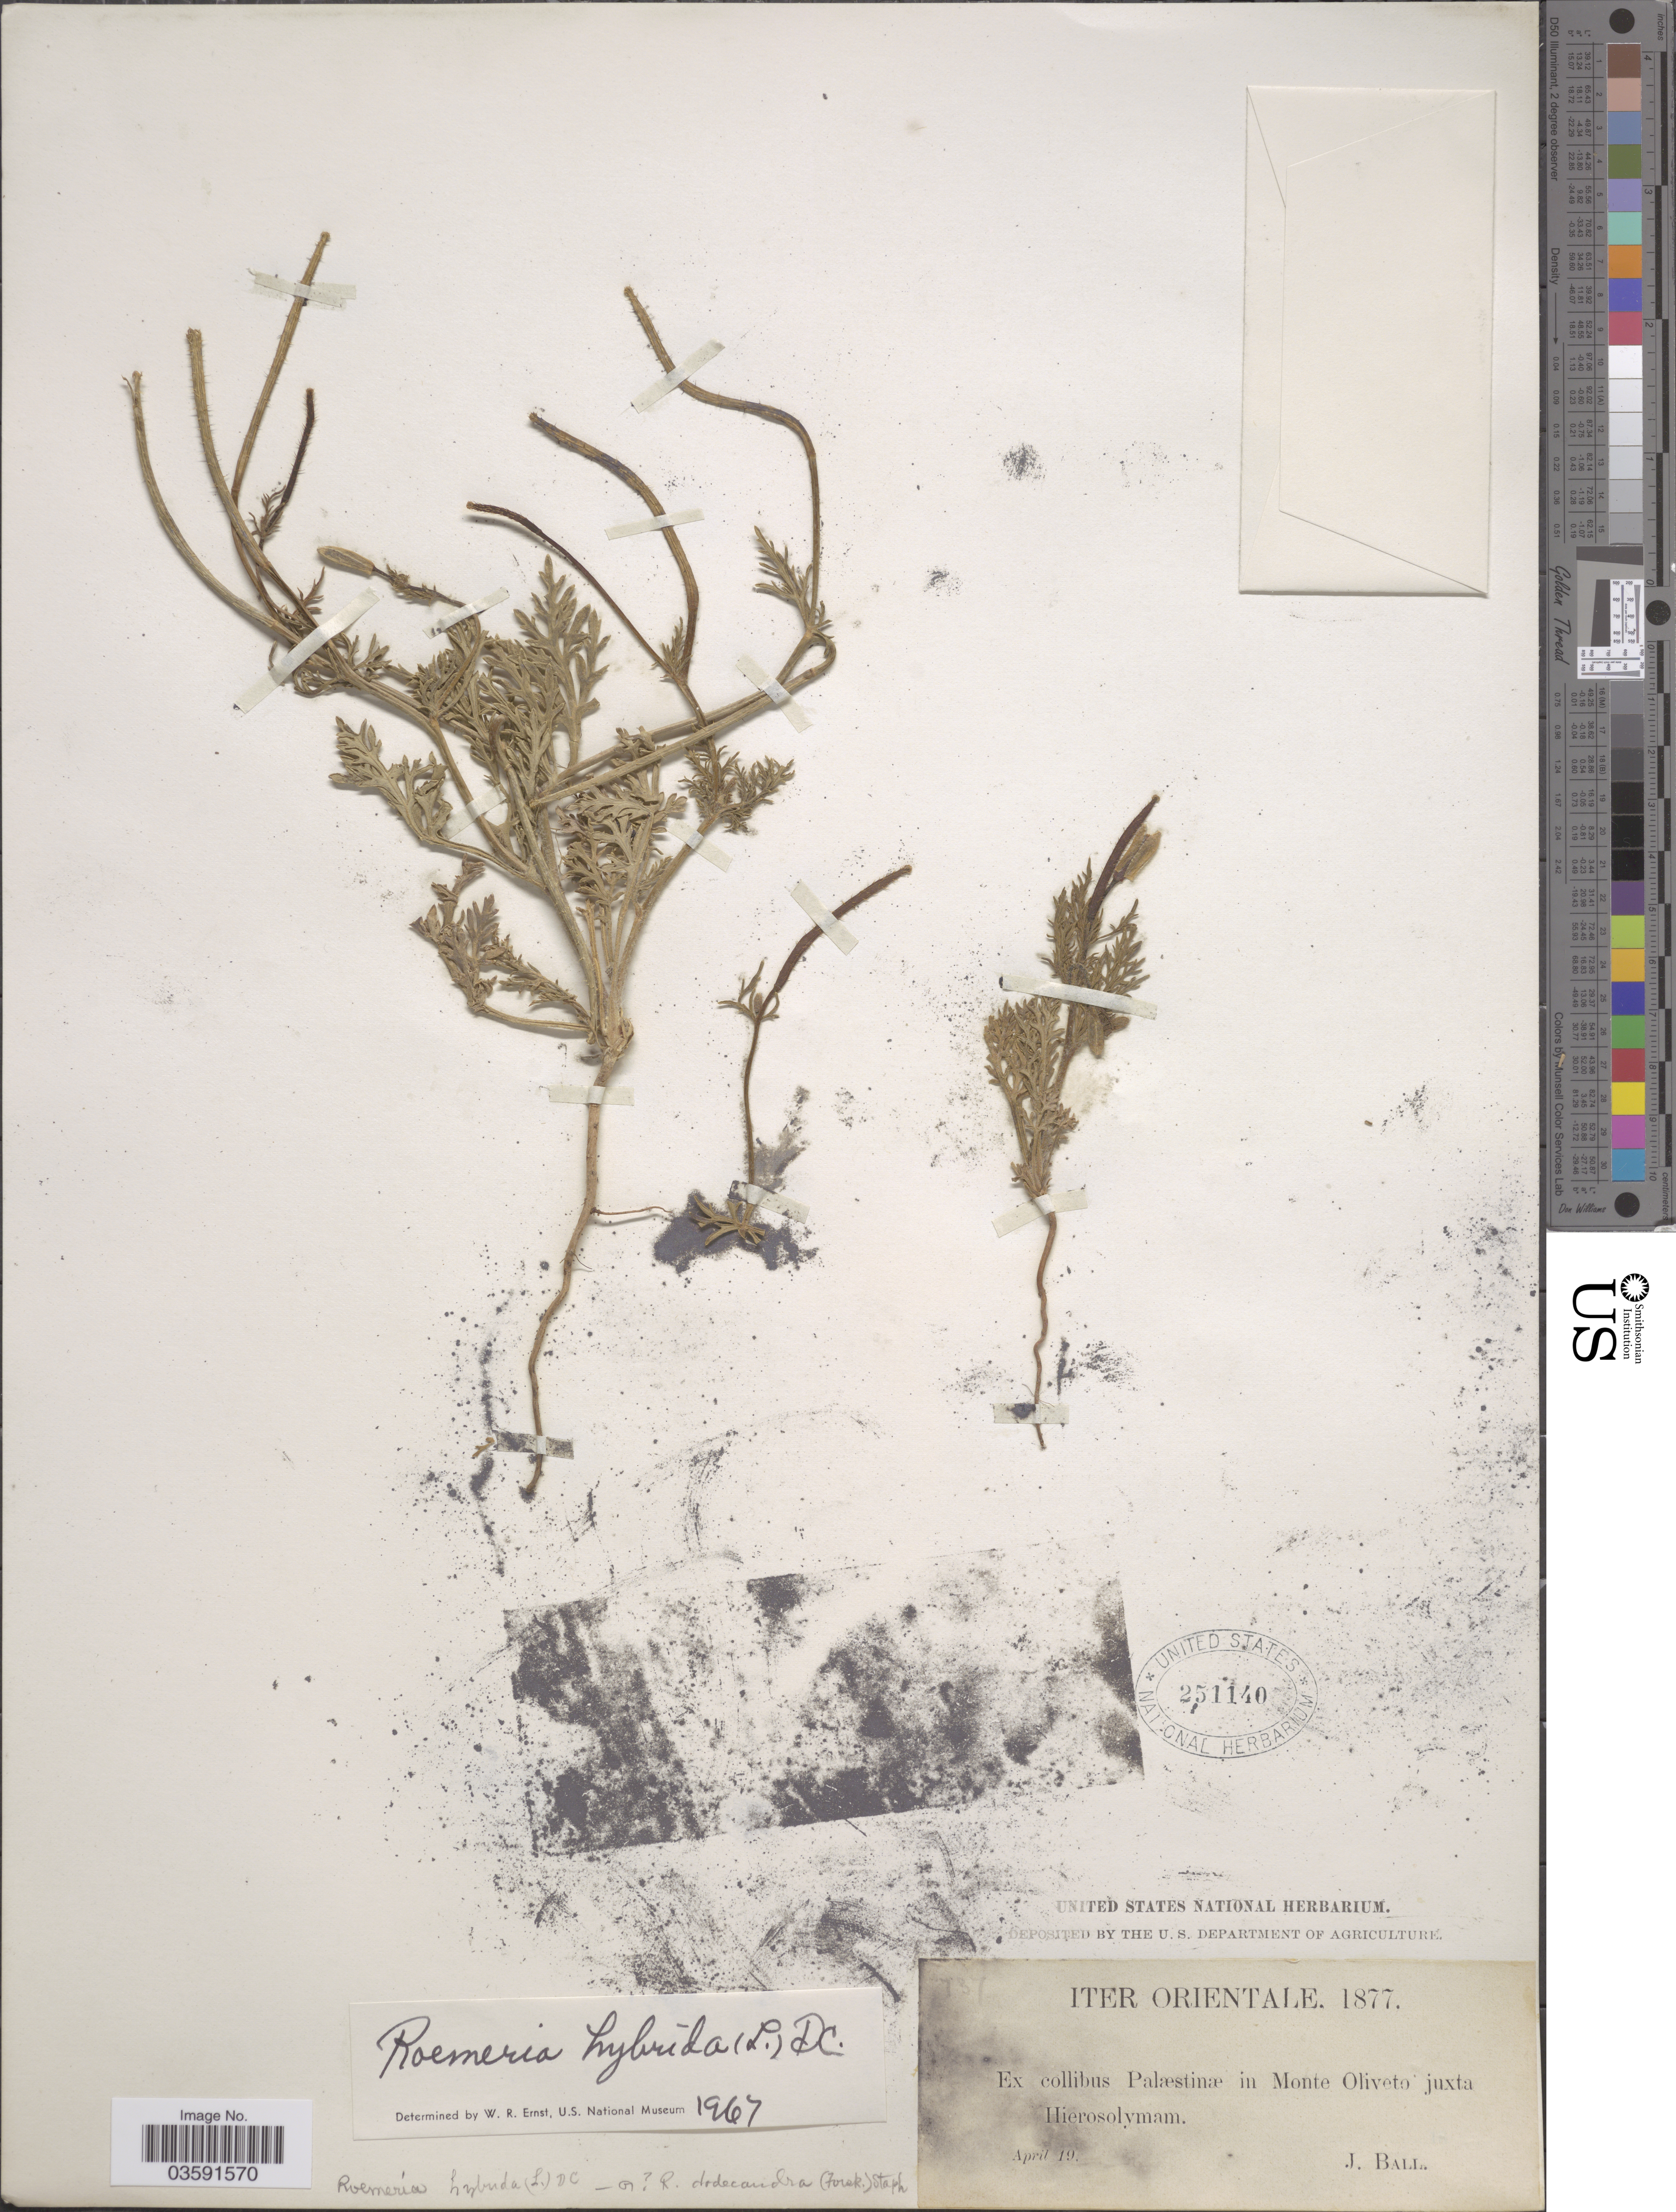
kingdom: Plantae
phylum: Tracheophyta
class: Magnoliopsida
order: Ranunculales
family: Papaveraceae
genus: Papaver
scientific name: Papaver dodecandrum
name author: (Forssk.) Medik.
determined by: Strong, M. T., (US), Smithsonian Institution - National Museum of Natural History (UNITED STATES)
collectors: J. Ball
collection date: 1877-04-19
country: Israel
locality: Iter Orientale. Ex collibus Palæstinæ in Monte Oliveto juxta Hierosolymam.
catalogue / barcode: US 251140